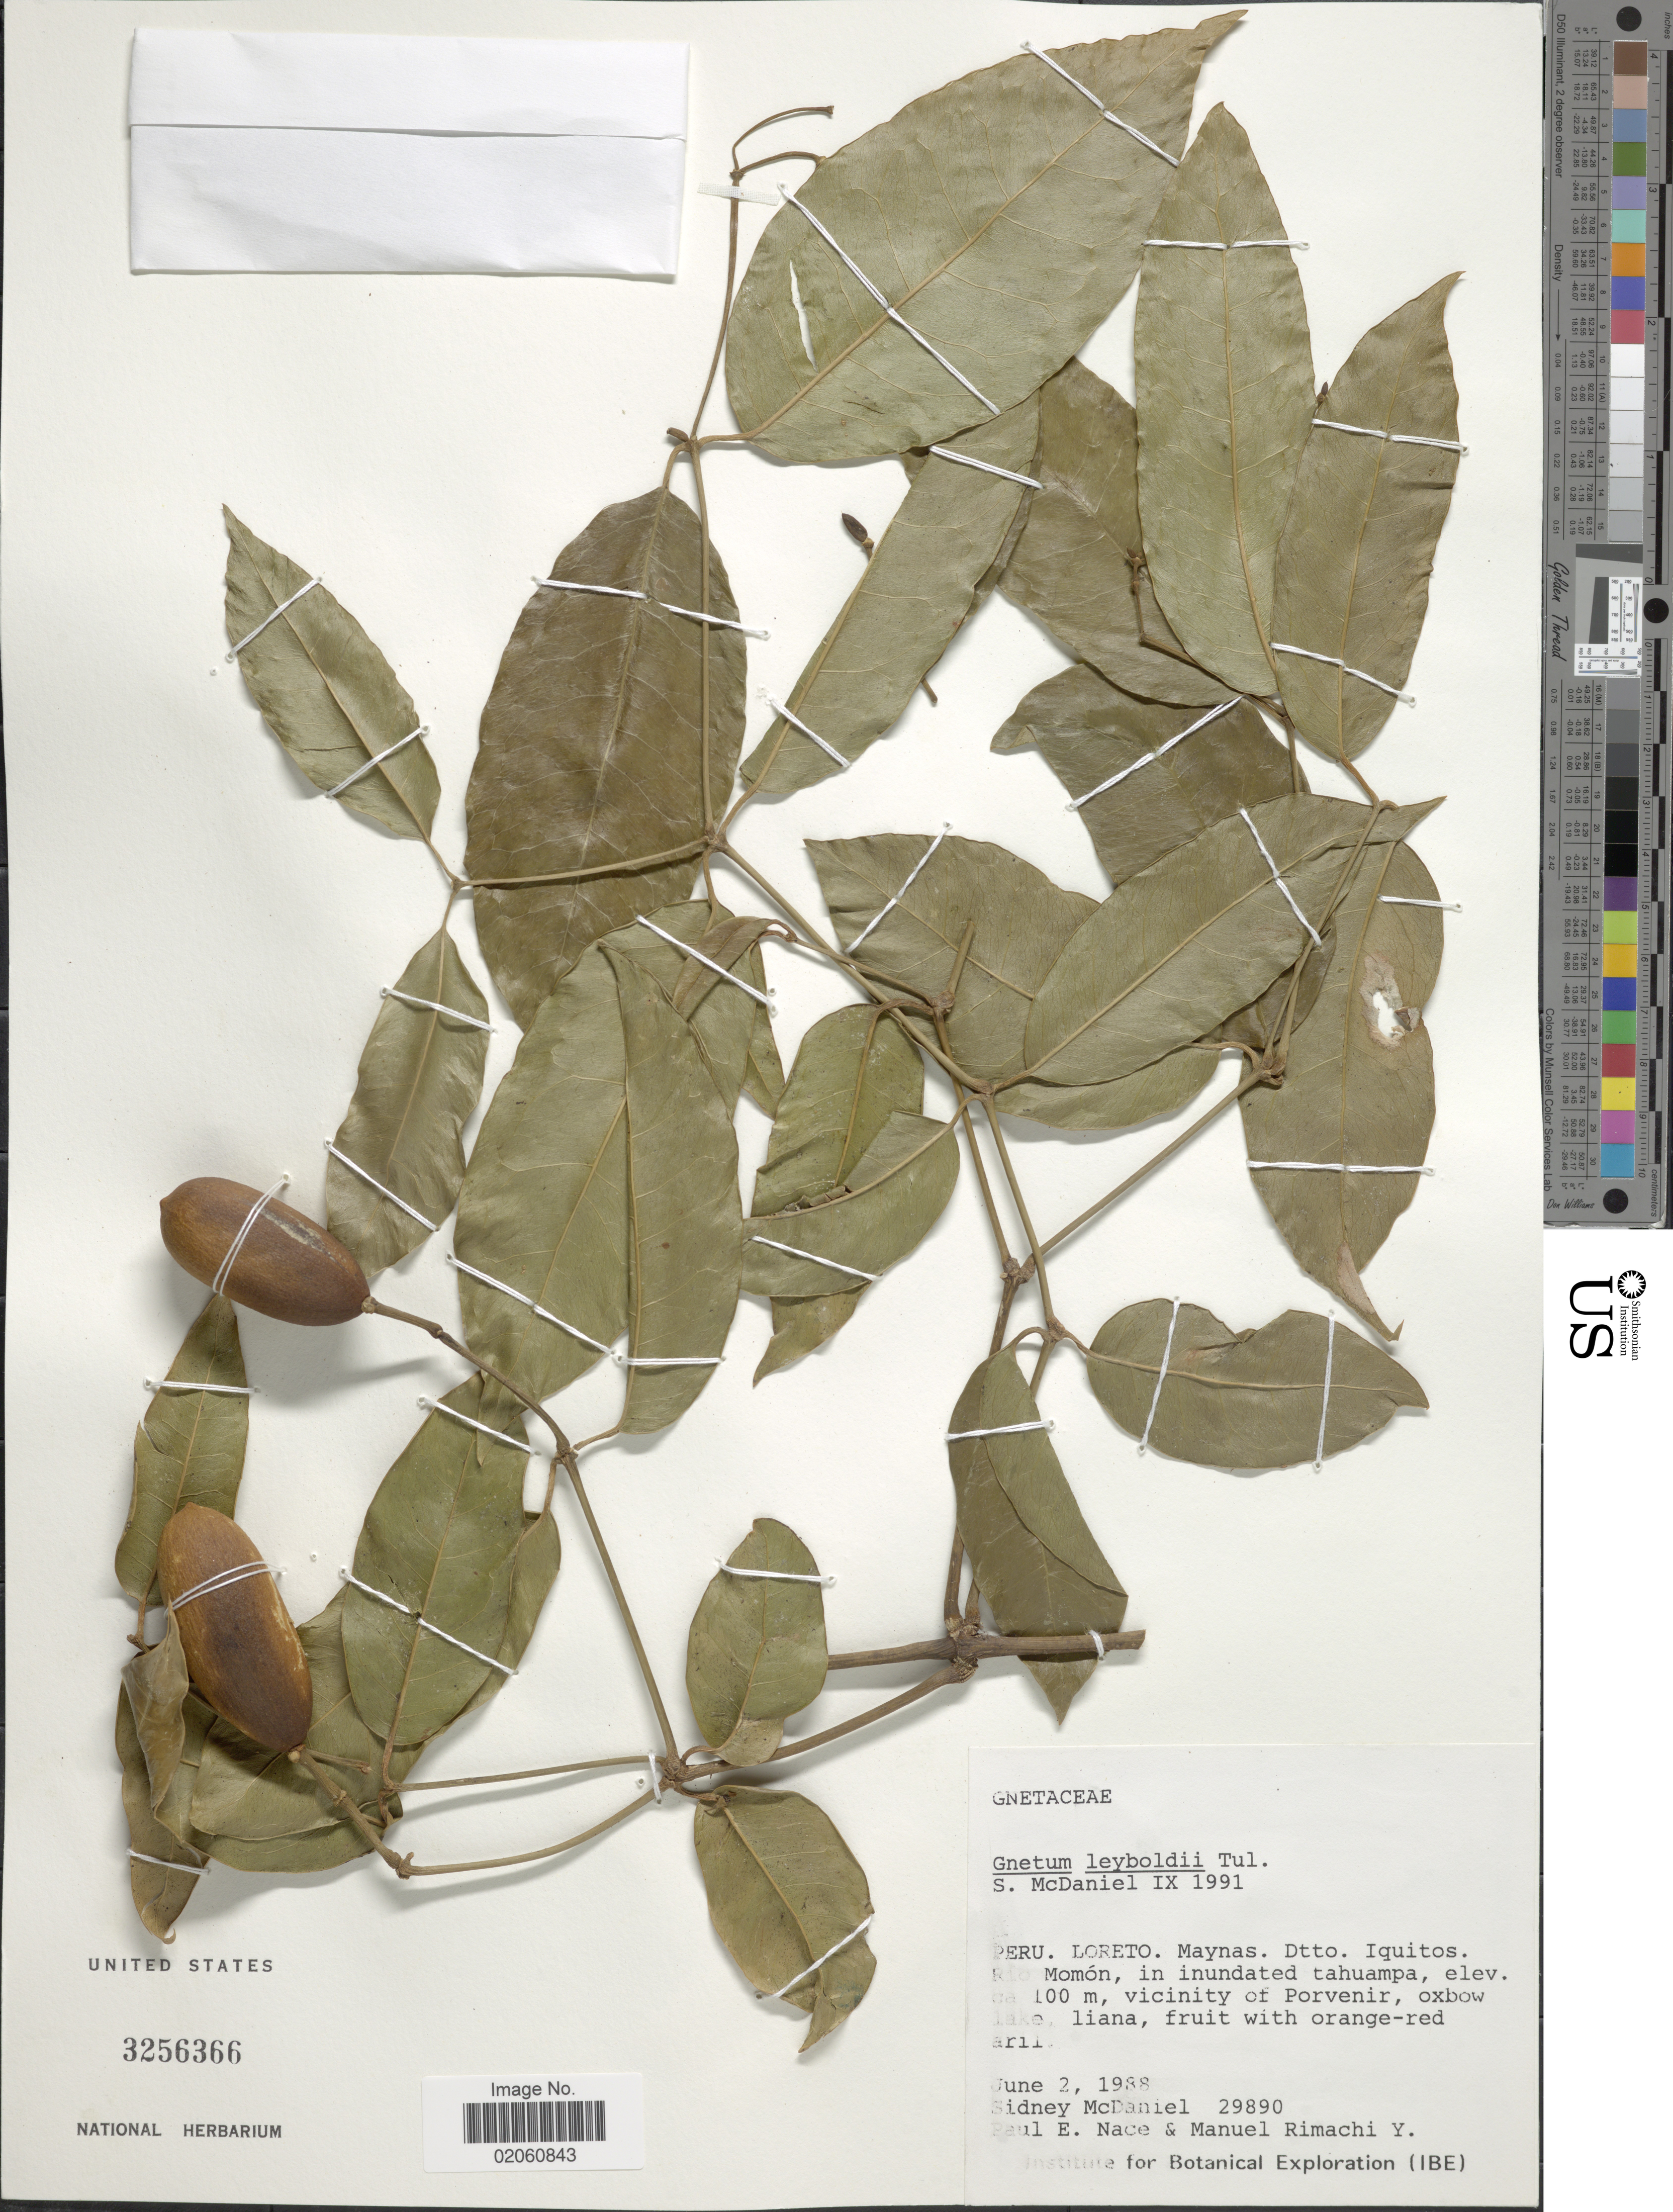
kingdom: Plantae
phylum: Tracheophyta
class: Gnetopsida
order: Gnetales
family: Gnetaceae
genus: Gnetum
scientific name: Gnetum leyboldii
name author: Tul.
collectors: S. McDaniel, P. Nace & M. Rimachi Y.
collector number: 29890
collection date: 1988-06-02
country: Peru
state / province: Loreto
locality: Mynas. Dtto Iquitos. Rio Momón, in inundated tahuampa, vicinity of Porvenir, oxbow lake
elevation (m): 100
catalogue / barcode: US 3256366